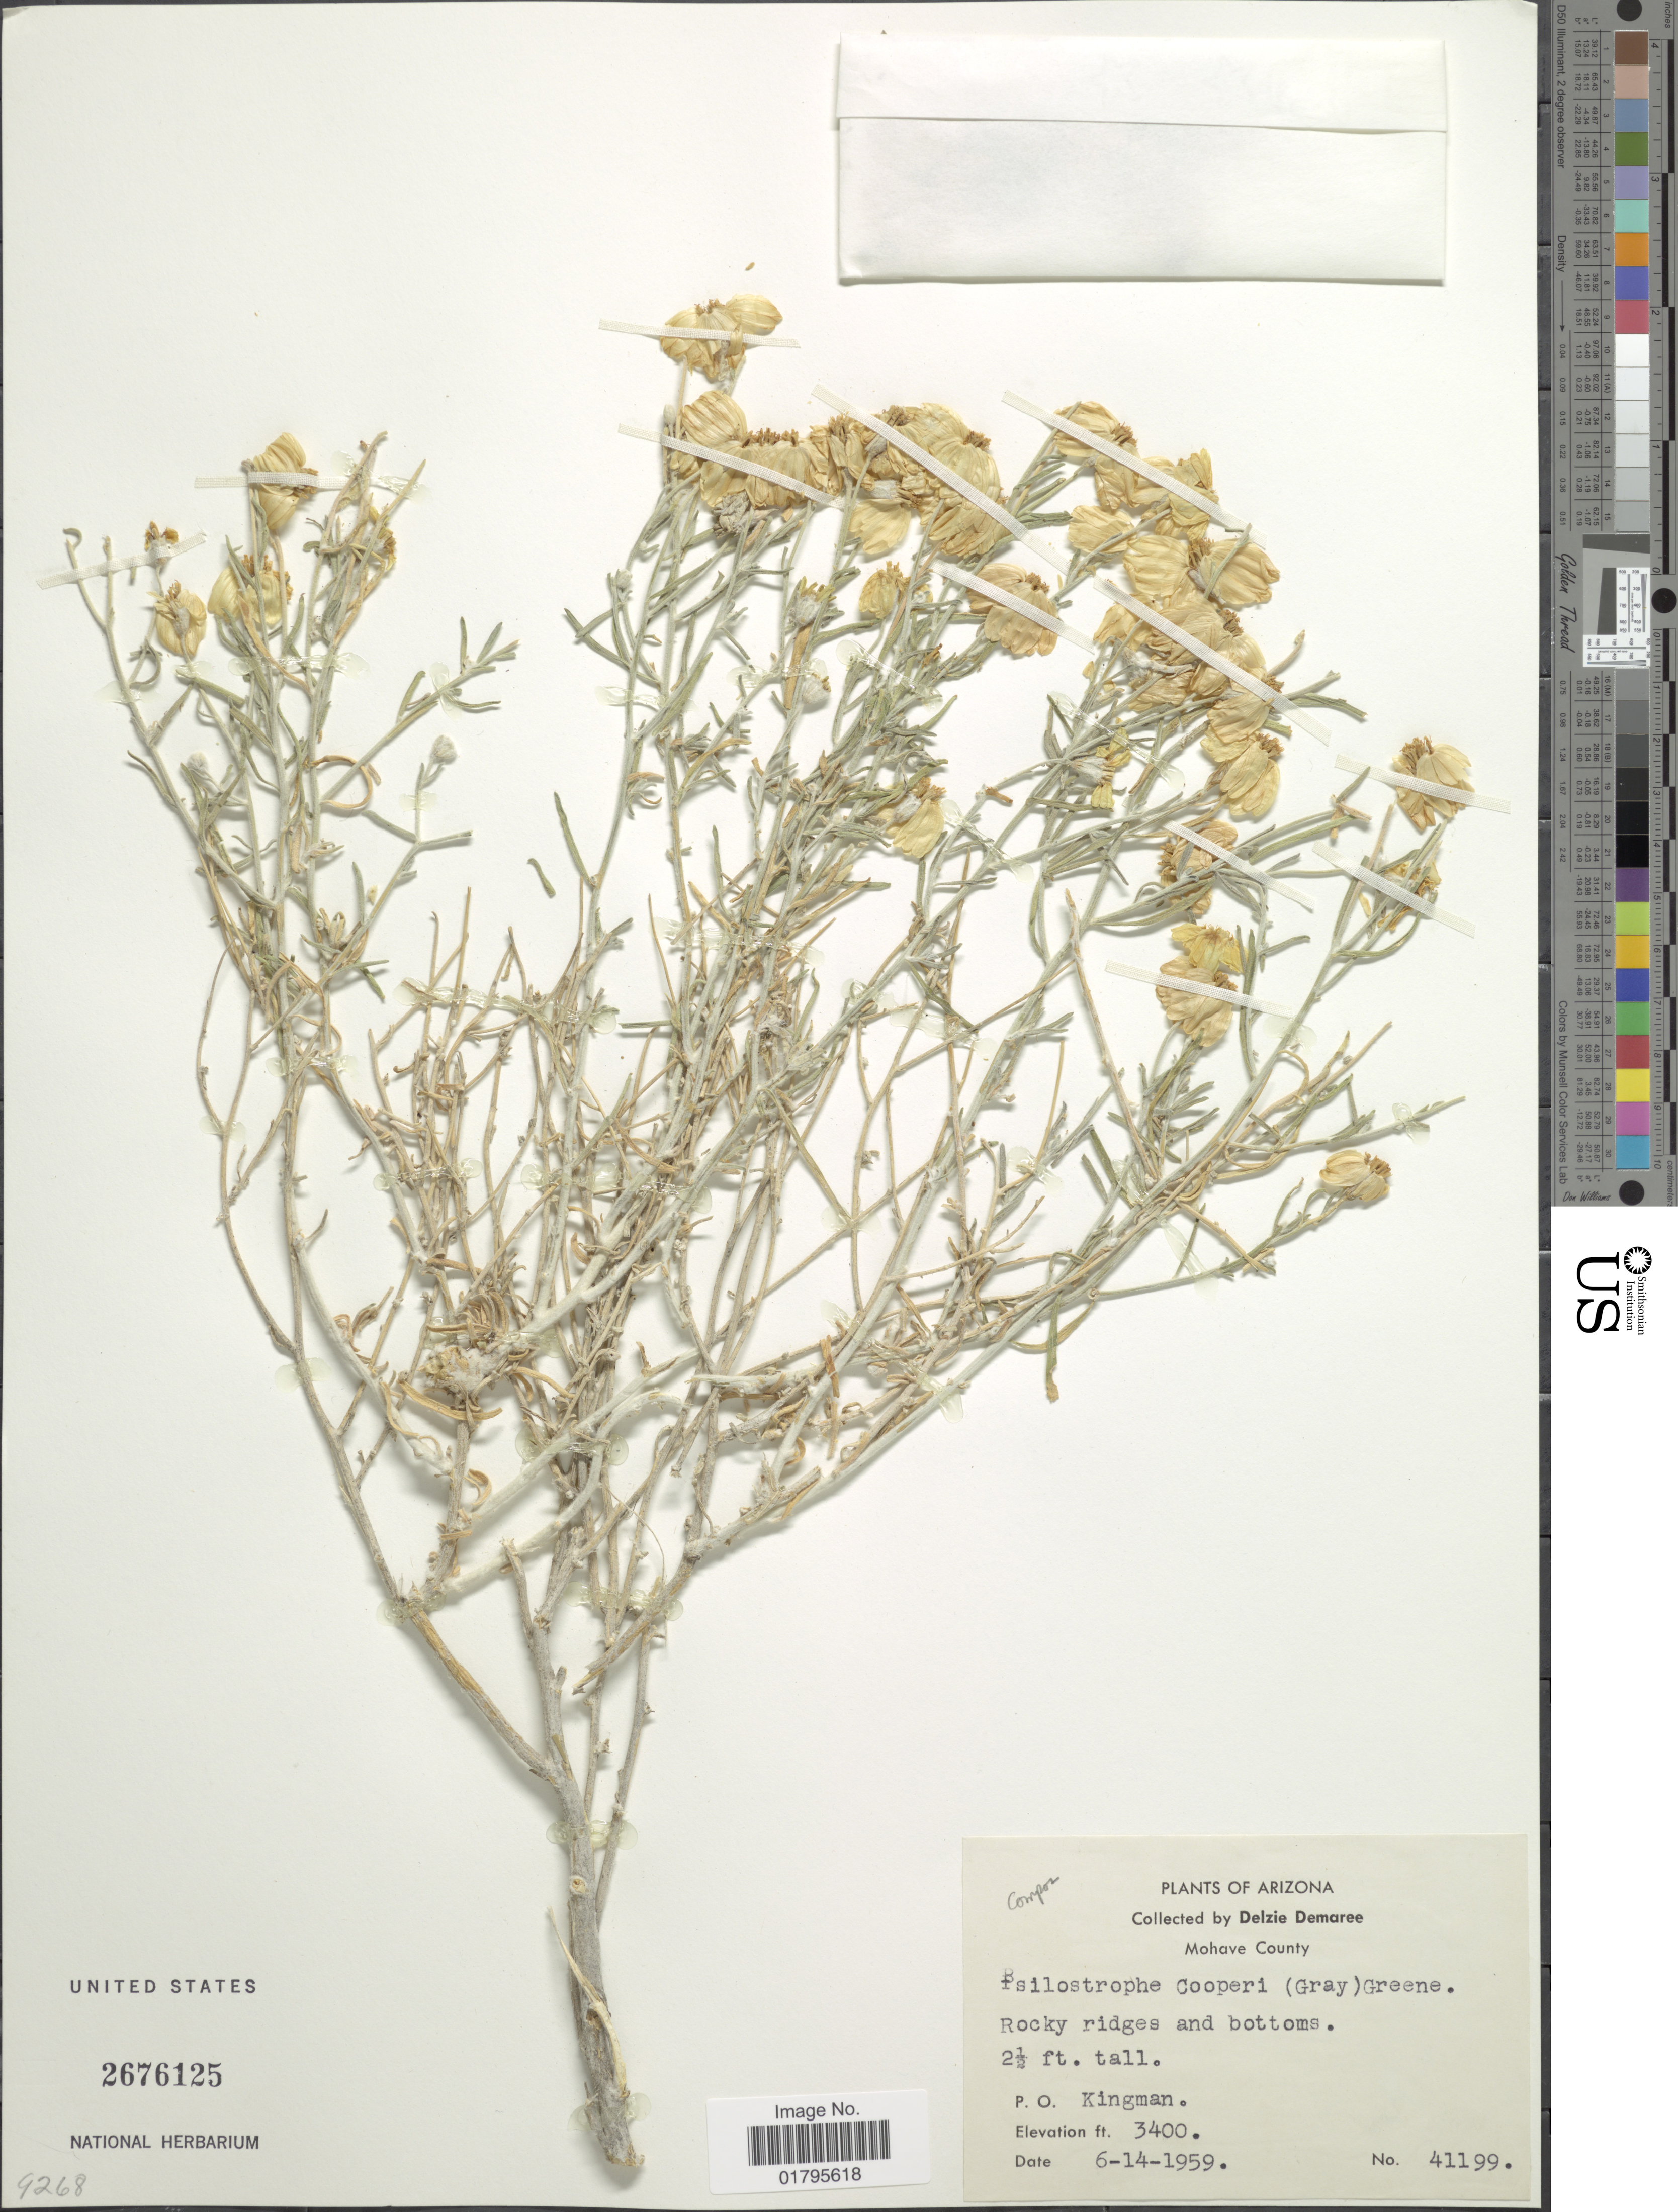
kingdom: Plantae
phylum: Tracheophyta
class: Magnoliopsida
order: Asterales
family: Asteraceae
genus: Psilostrophe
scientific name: Psilostrophe cooperi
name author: (A. Gray) Greene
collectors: D. Demaree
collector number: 41199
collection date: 1959-06-14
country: United States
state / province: Arizona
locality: Mohave County, P. O. Kingman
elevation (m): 1036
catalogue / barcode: US 2676125